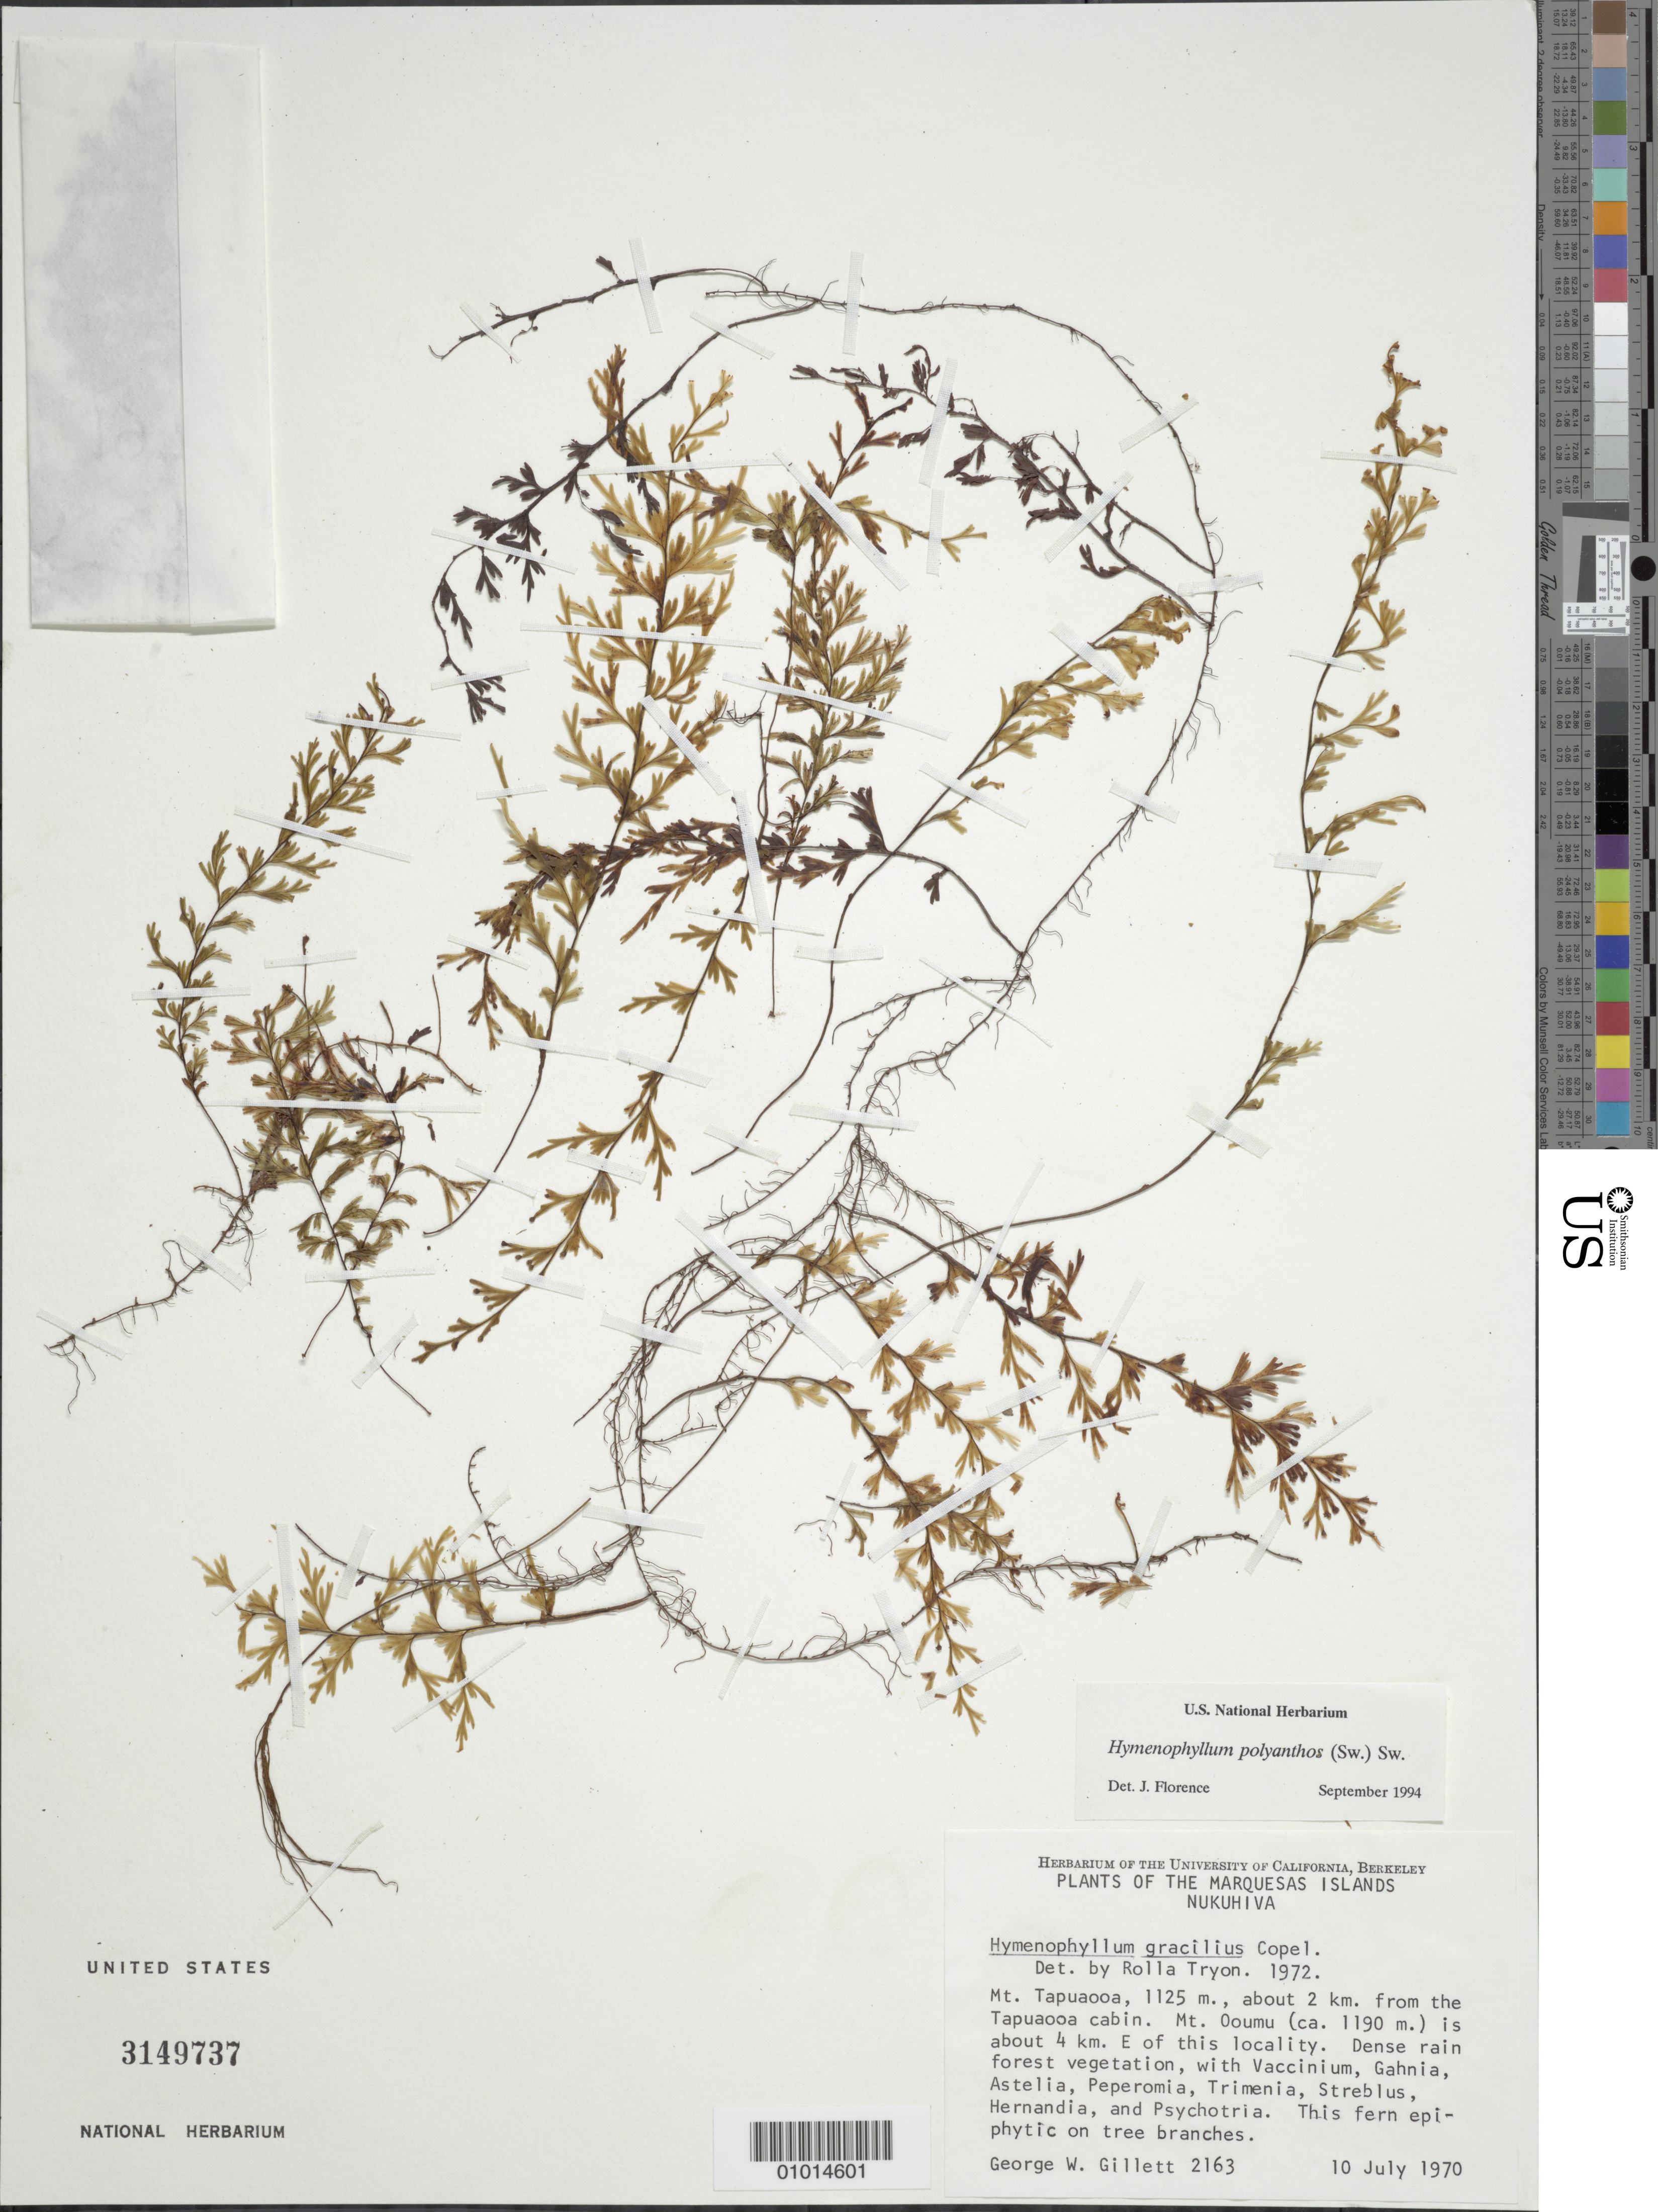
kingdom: Plantae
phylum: Tracheophyta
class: Polypodiopsida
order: Hymenophyllales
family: Hymenophyllaceae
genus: Hymenophyllum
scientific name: Hymenophyllum polyanthos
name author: (Sw.) Sw.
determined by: Florence, J.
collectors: G. Gillett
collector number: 2163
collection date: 1970-07-10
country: French Polynesia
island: Nuku Hiva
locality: Mt. Tapuaooa, about 2 km from Tapuaooa cabin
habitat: Dense rain forest with Vaccinium, Gahnia, Astelia, Peperomia, Trimenia, Streblus, Hernandia and Psychotria; epiphyte on tree branches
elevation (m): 1125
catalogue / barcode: US 3149737